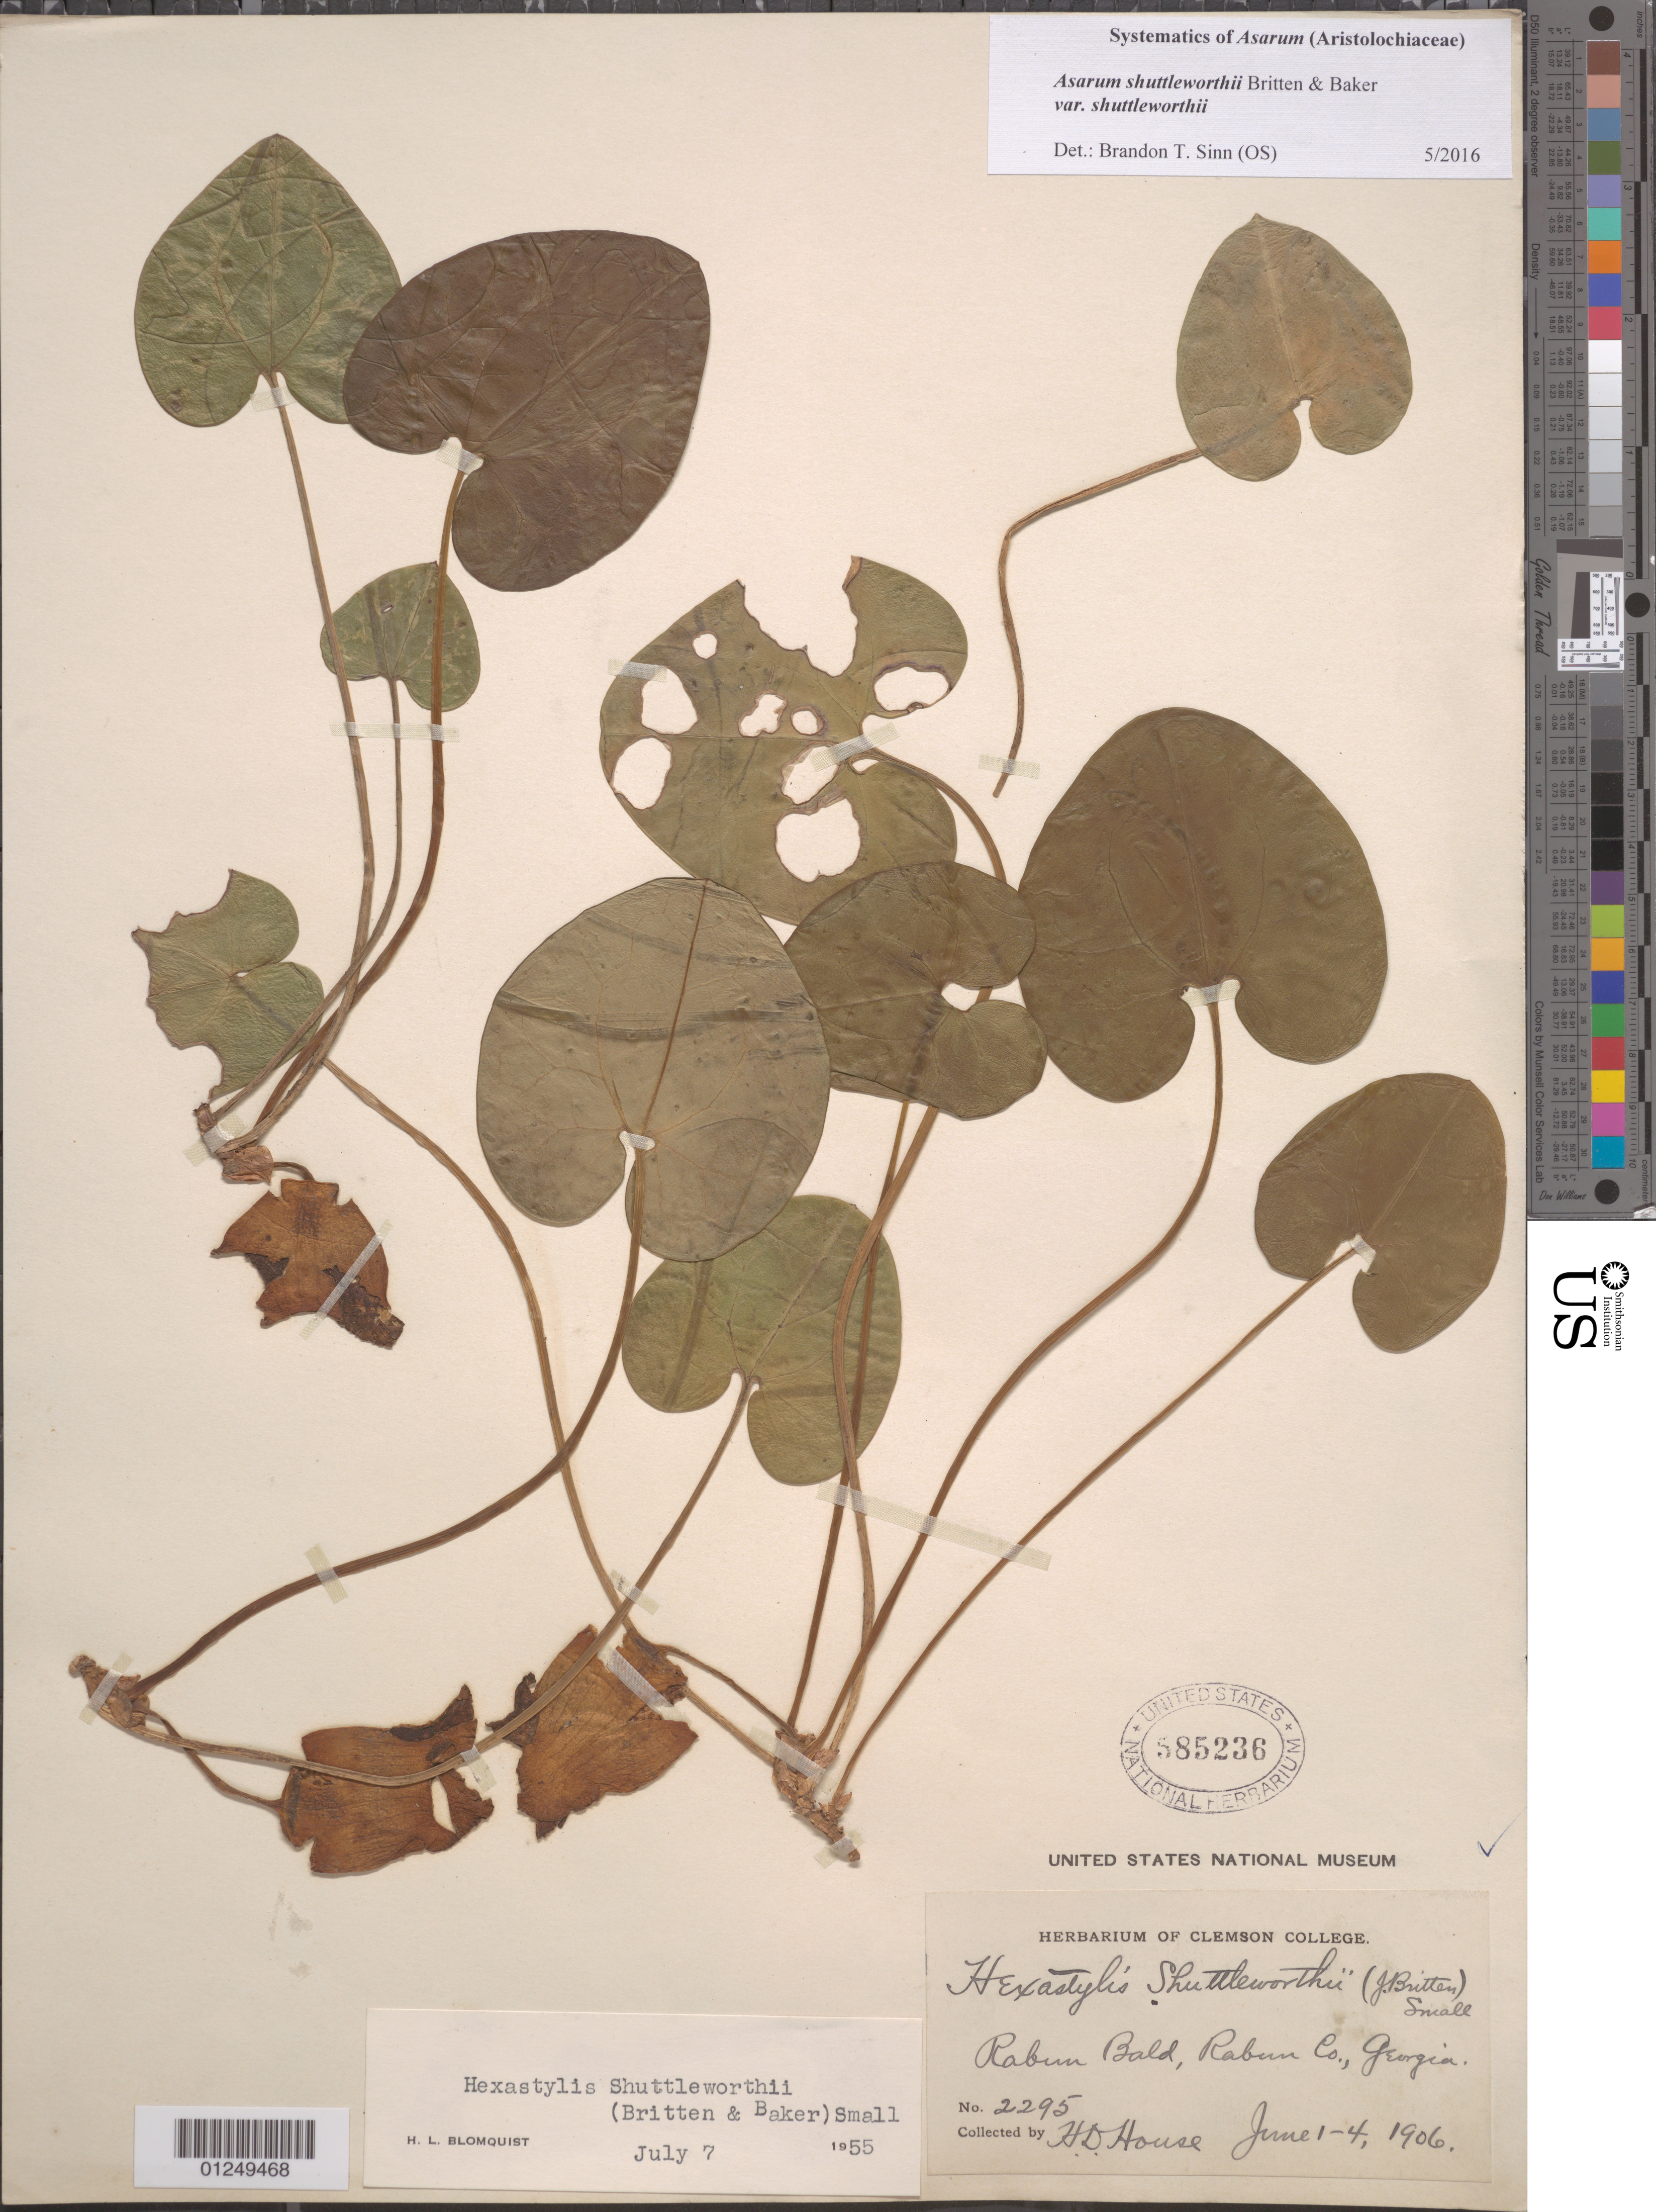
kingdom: Plantae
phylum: Tracheophyta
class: Magnoliopsida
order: Piperales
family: Aristolochiaceae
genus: Hexastylis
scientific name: Hexastylis shuttleworthii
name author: (Britton & Baker f.) Small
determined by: Blomquist, H. L.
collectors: H. D. House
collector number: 2295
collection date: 1906-06-01/1906-06-04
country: United States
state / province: Georgia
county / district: Rabun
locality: Rabun Bald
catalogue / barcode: US 585236